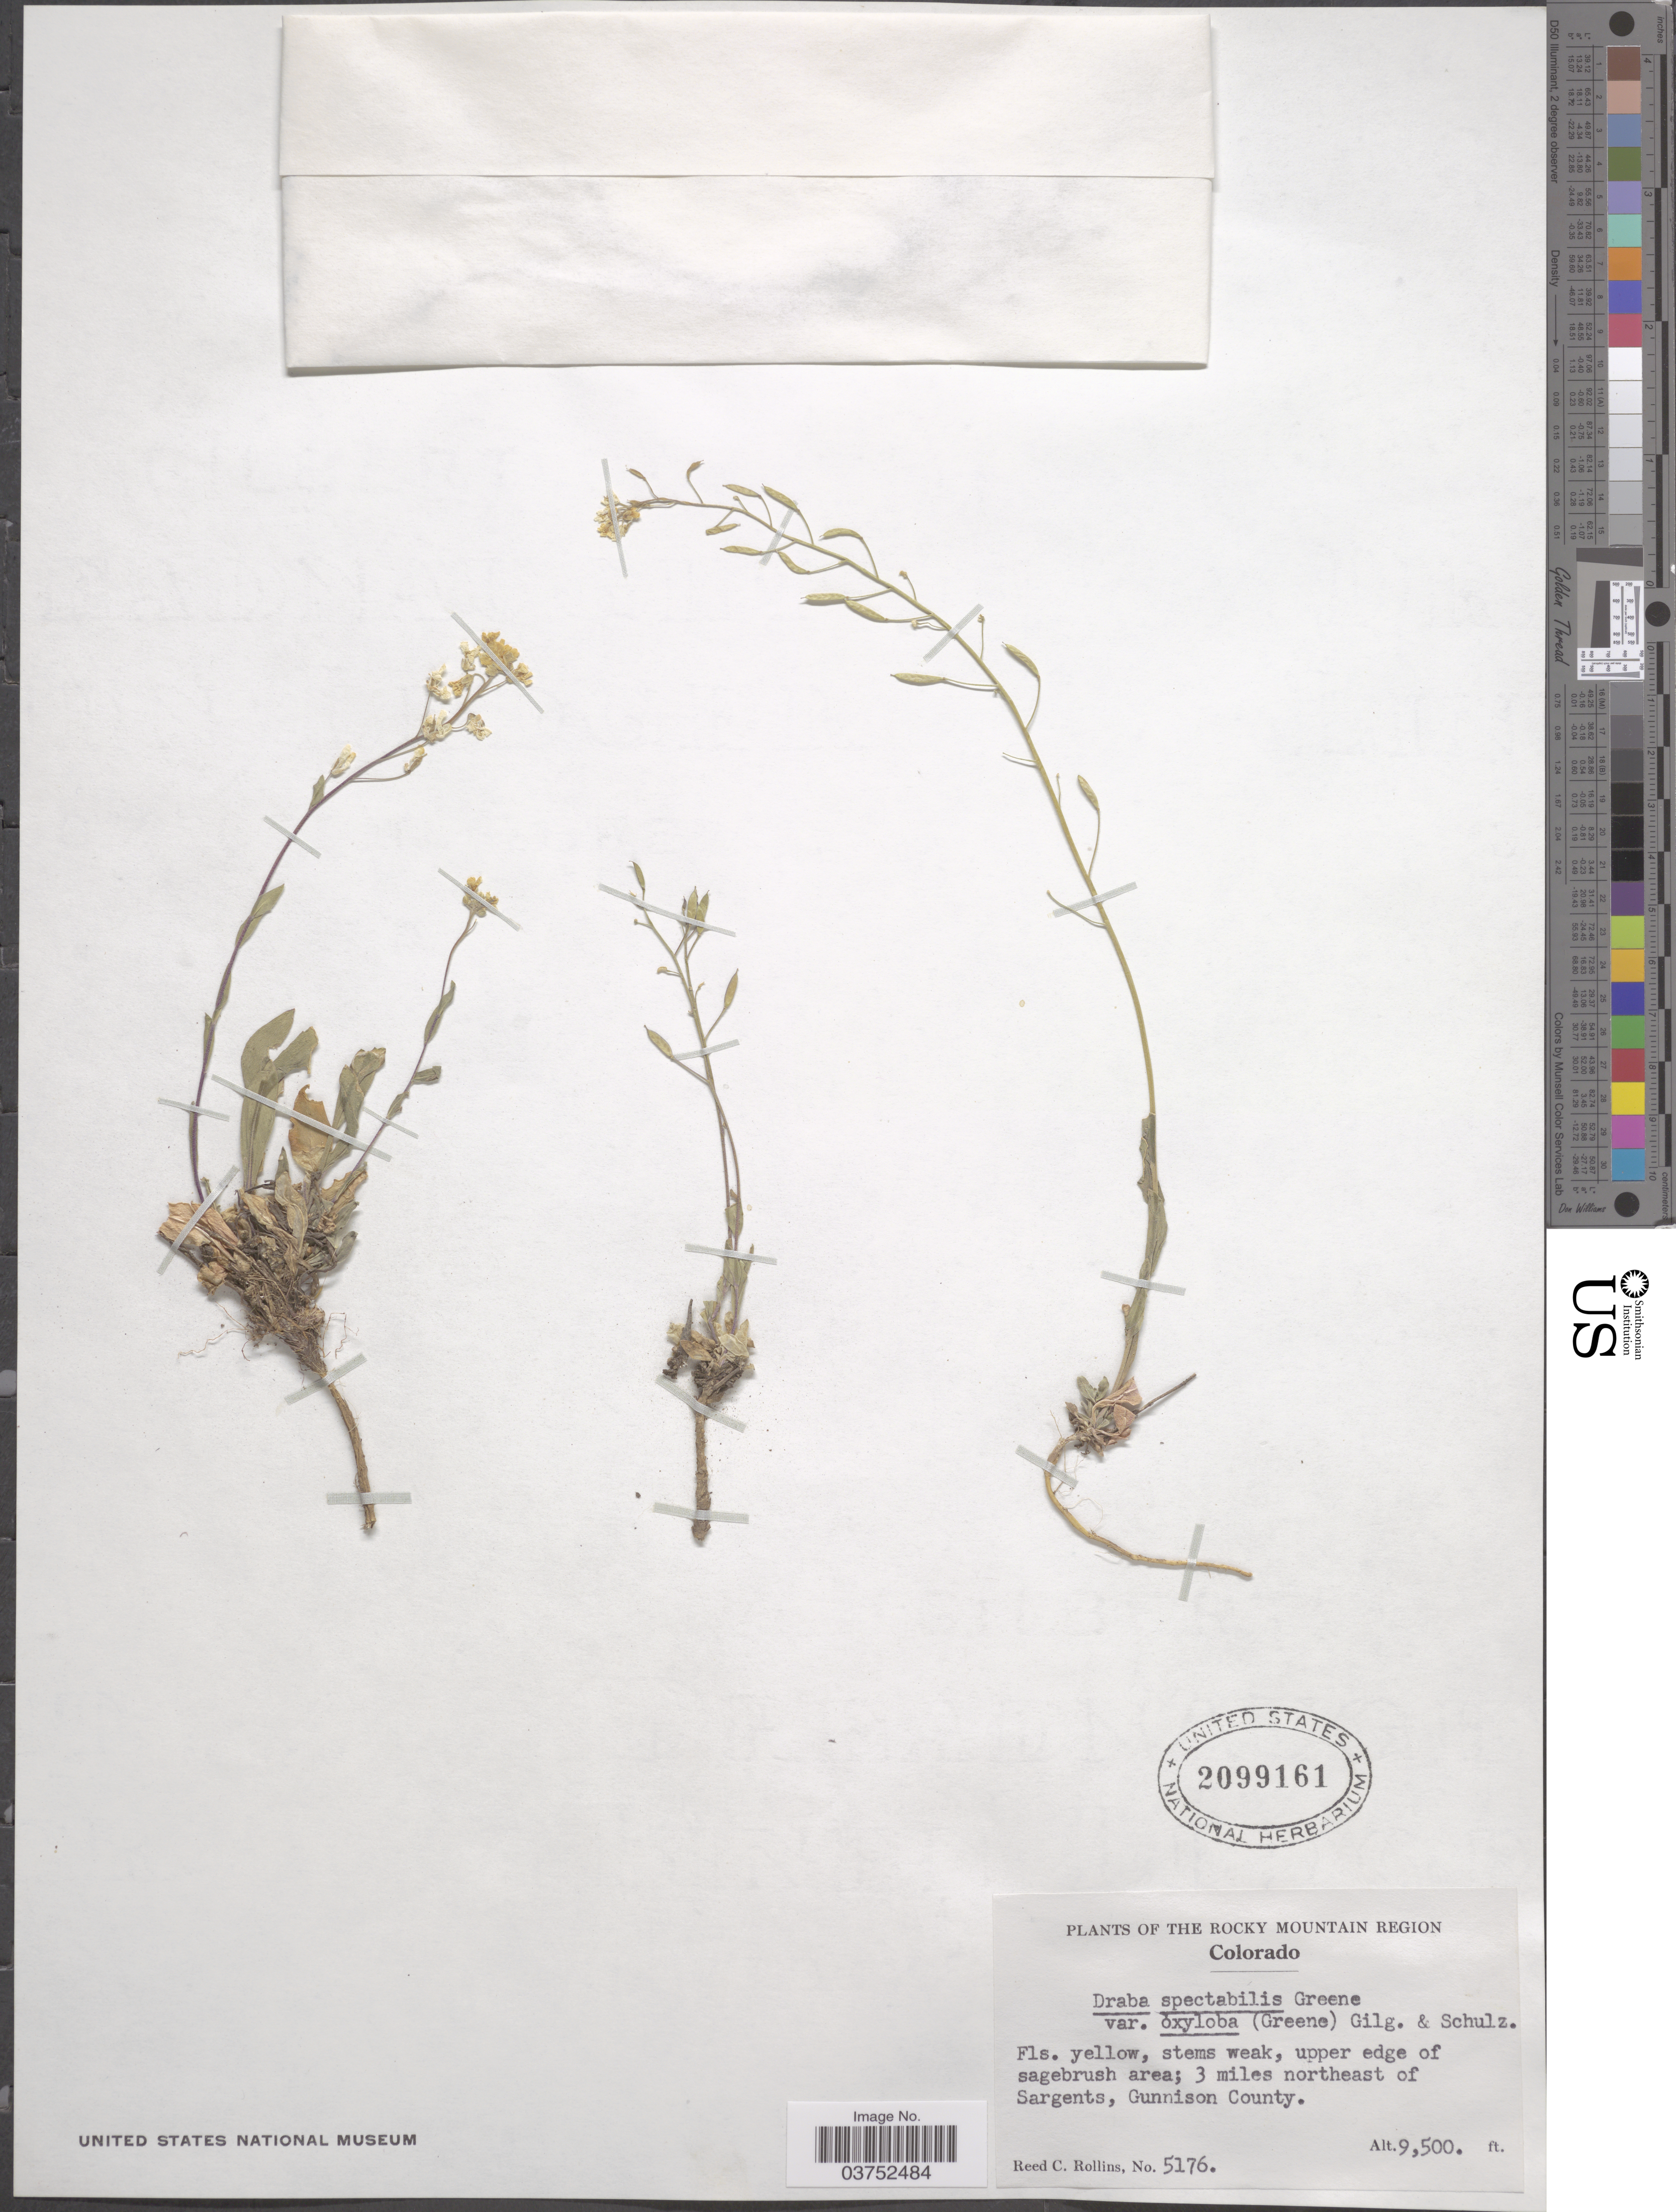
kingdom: Plantae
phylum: Tracheophyta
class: Magnoliopsida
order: Brassicales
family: Brassicaceae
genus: Draba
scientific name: Draba spectabilis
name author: Greene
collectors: R. C. Rollins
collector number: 5176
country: United States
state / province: Colorado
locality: The Rocky Mountain Region. Upper edge of sagebrush area; 3 miles northeast of Sargents, Gunnison County.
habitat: upper edge of sagebrush area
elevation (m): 2896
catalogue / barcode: US 2099161